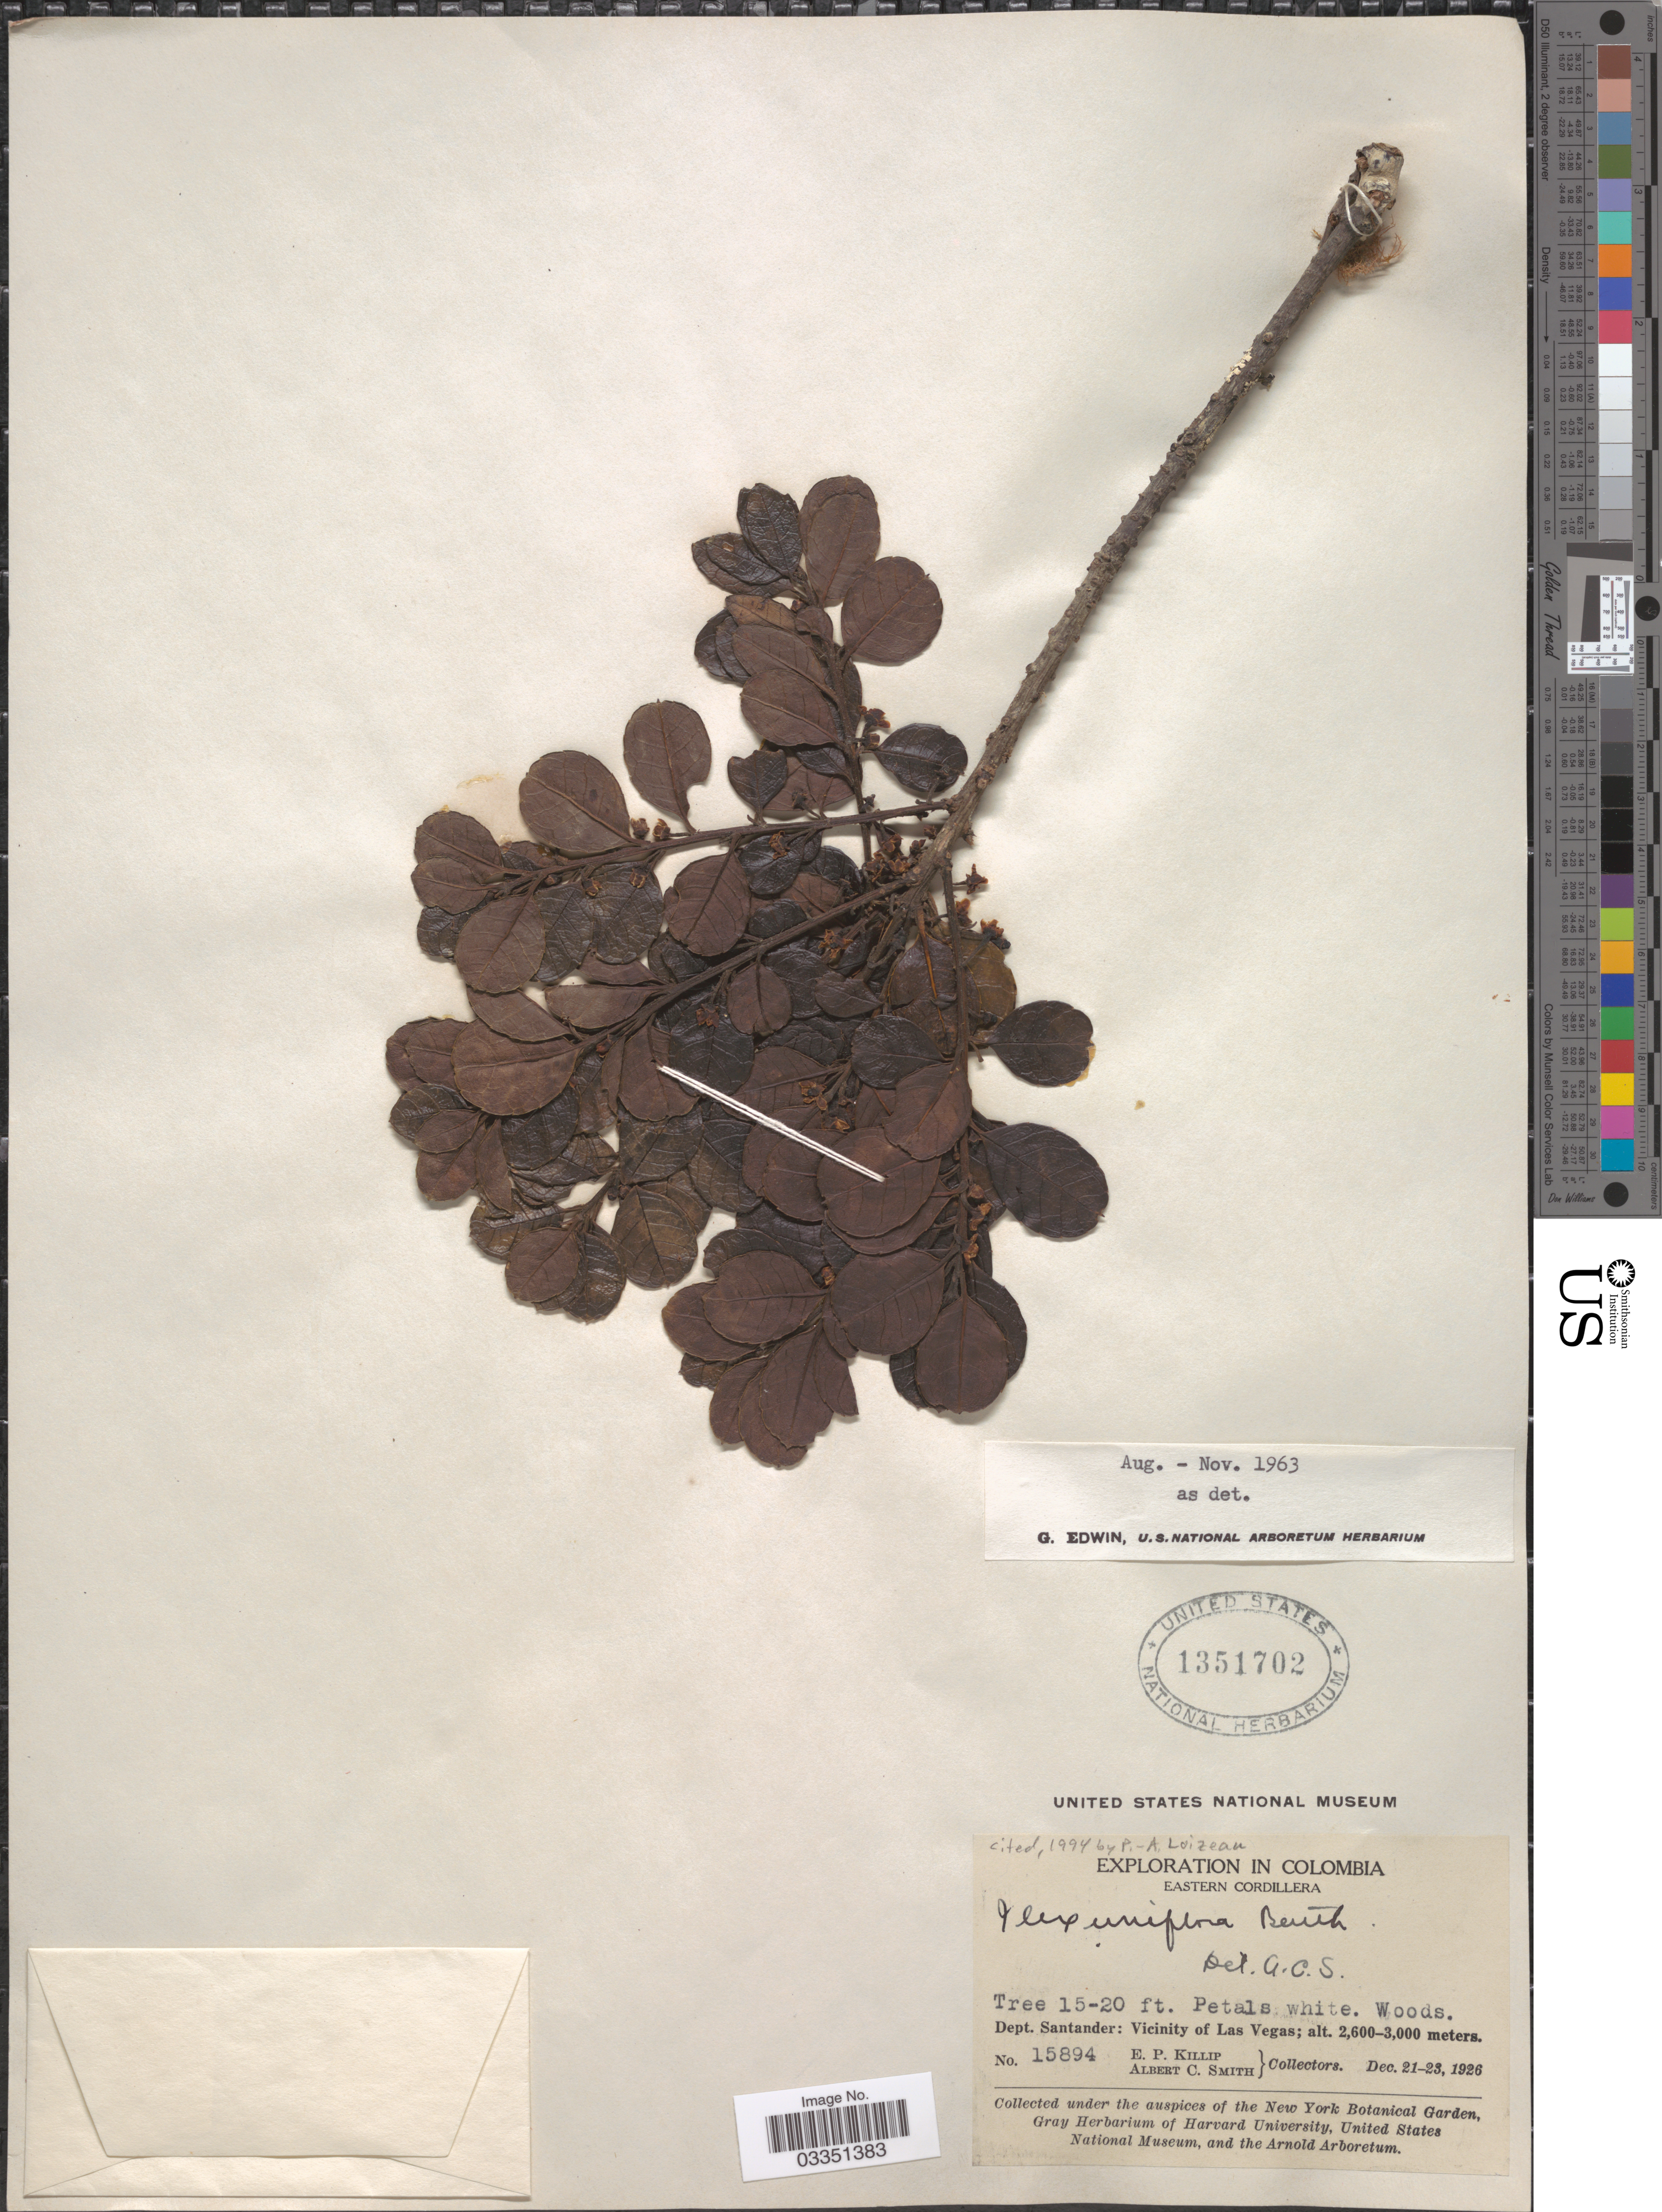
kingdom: Plantae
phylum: Tracheophyta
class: Magnoliopsida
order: Aquifoliales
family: Aquifoliaceae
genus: Ilex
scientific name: Ilex uniflora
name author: Fawc. & Rendle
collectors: E. P. Killip & A. R. Smith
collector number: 15894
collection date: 1926-12-21/1926-12-23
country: Colombia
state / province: Santander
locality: Eastern Cordillera. Dept. Santander: Vicinity of Las Vegas.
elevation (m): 2600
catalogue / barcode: US 1351702